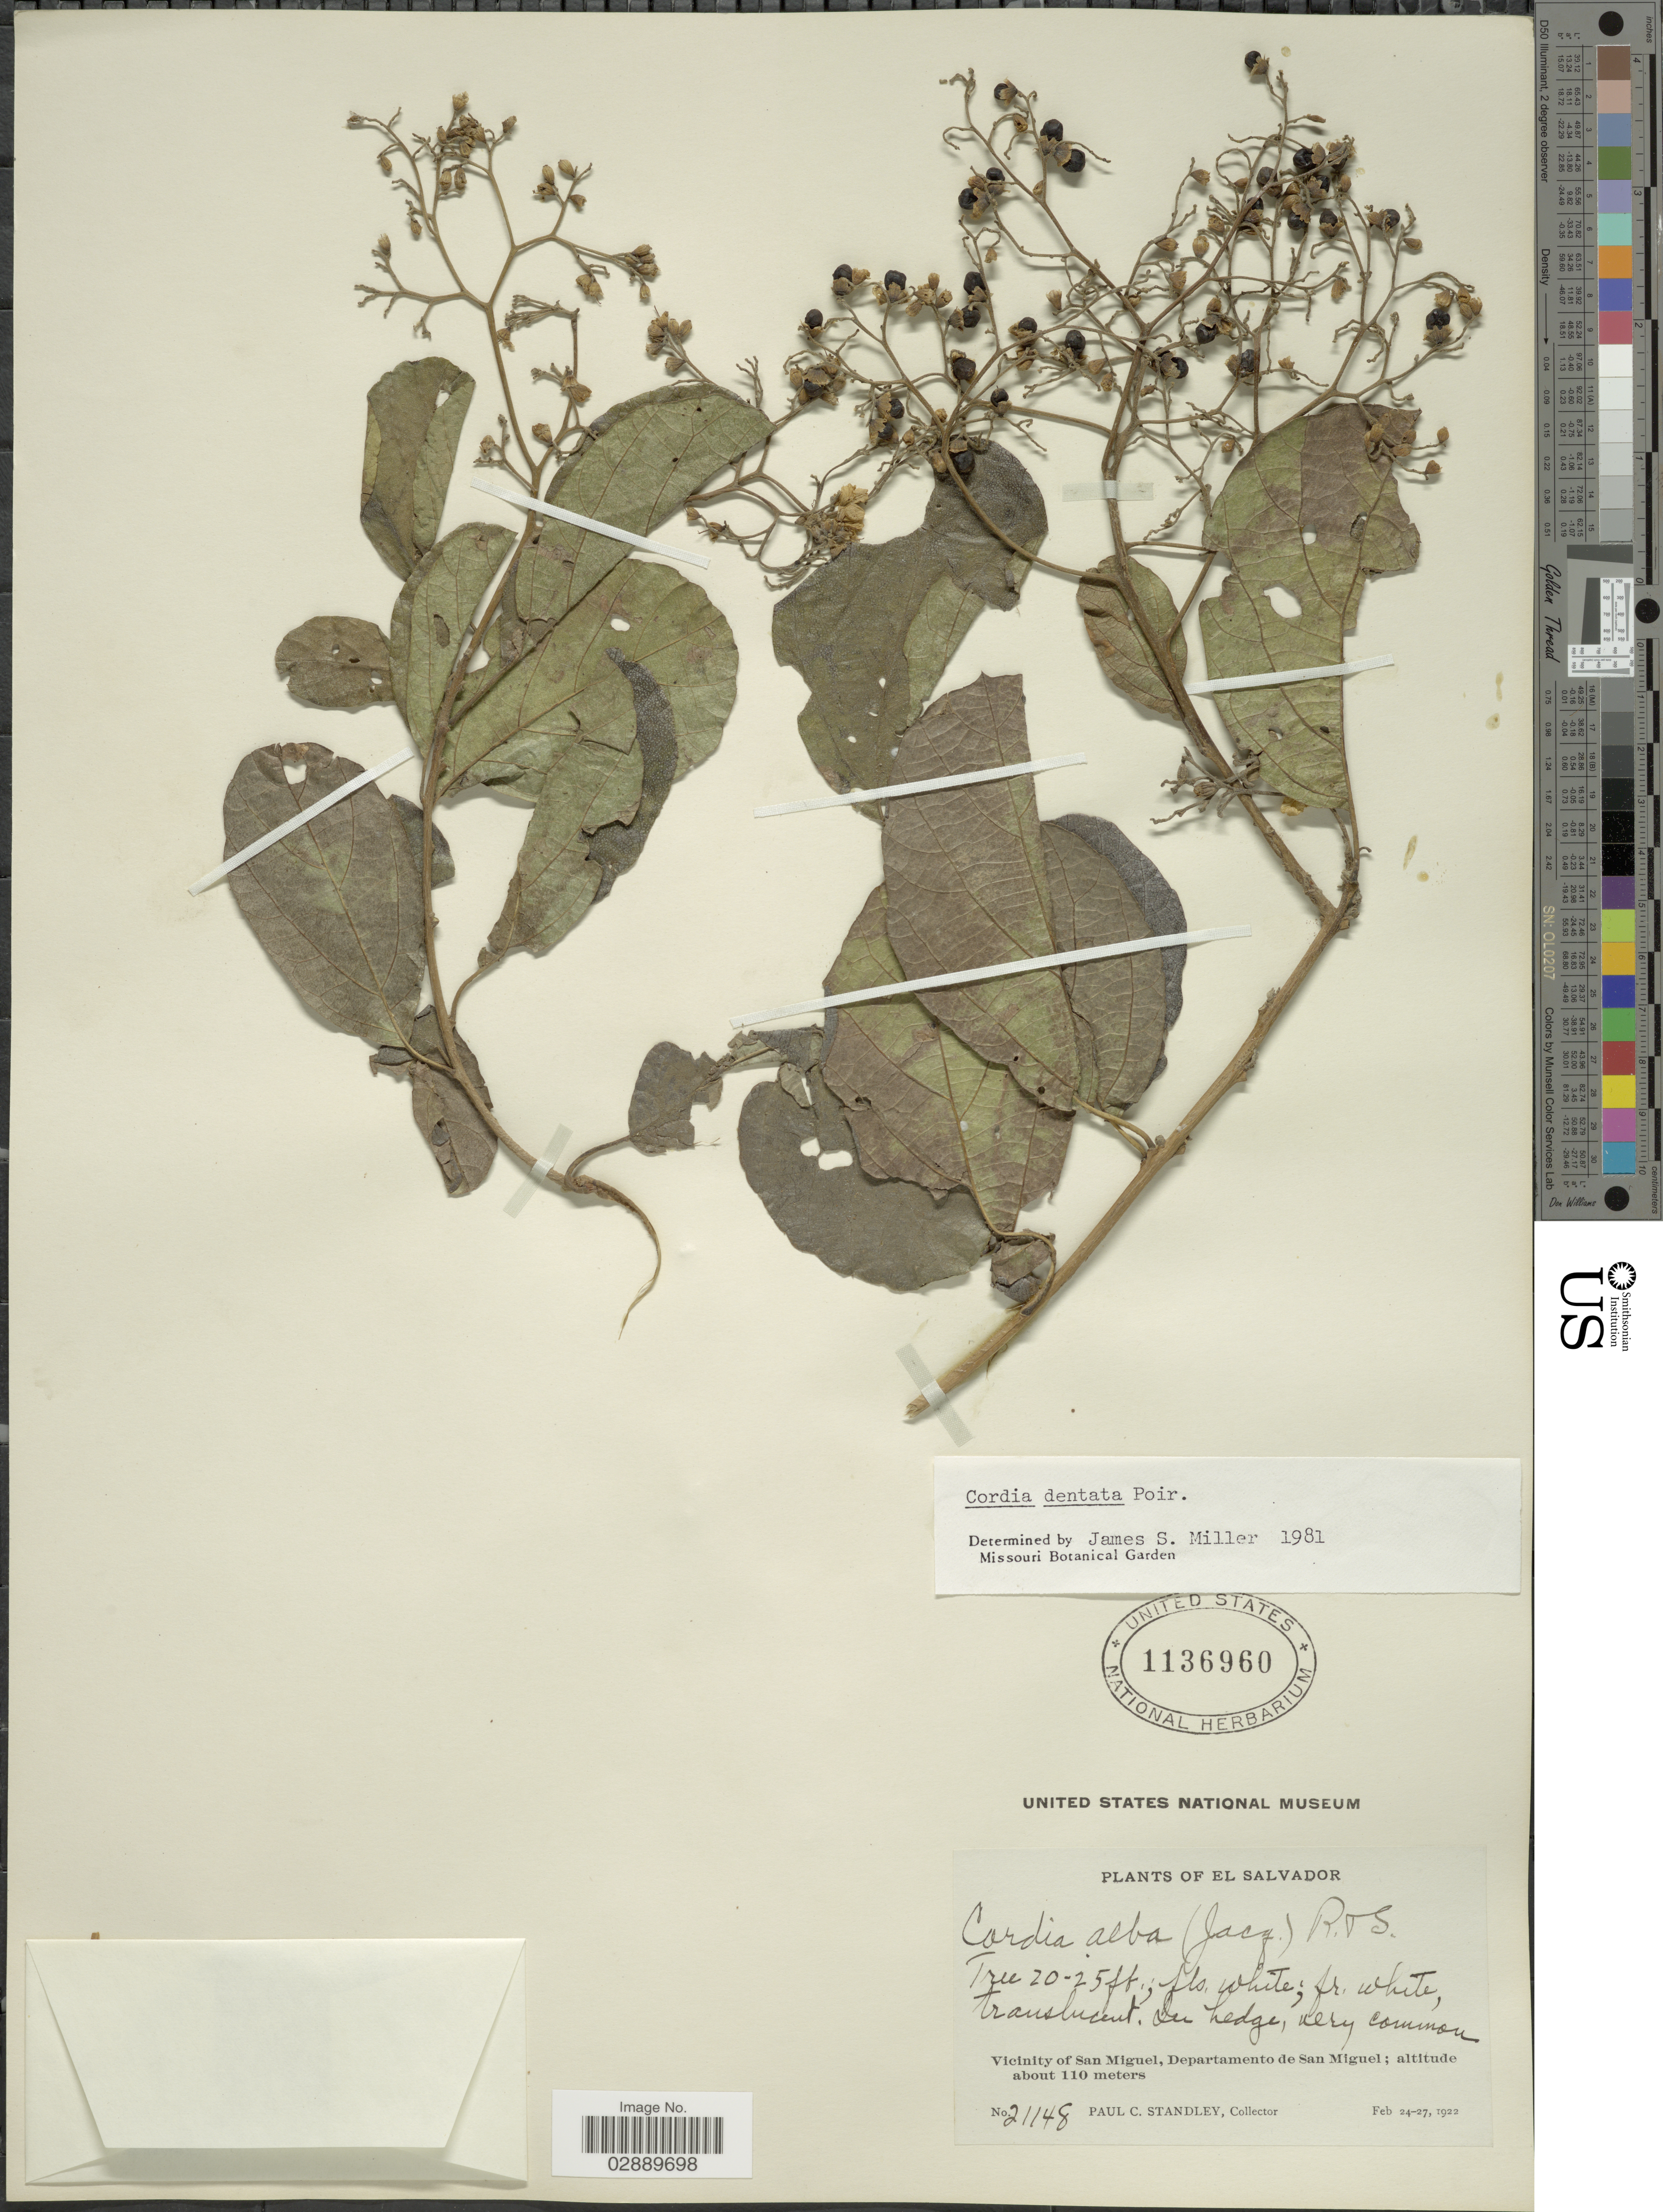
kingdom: Plantae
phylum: Tracheophyta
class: Magnoliopsida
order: Boraginales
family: Cordiaceae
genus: Cordia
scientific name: Cordia dentata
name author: Poir.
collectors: P. C. Standley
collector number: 21148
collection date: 1922-02-24/1922-02-27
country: El Salvador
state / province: San Miguel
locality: Vicinity of San Miguel, Departamento de San Miguel.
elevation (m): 110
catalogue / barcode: US 1136960